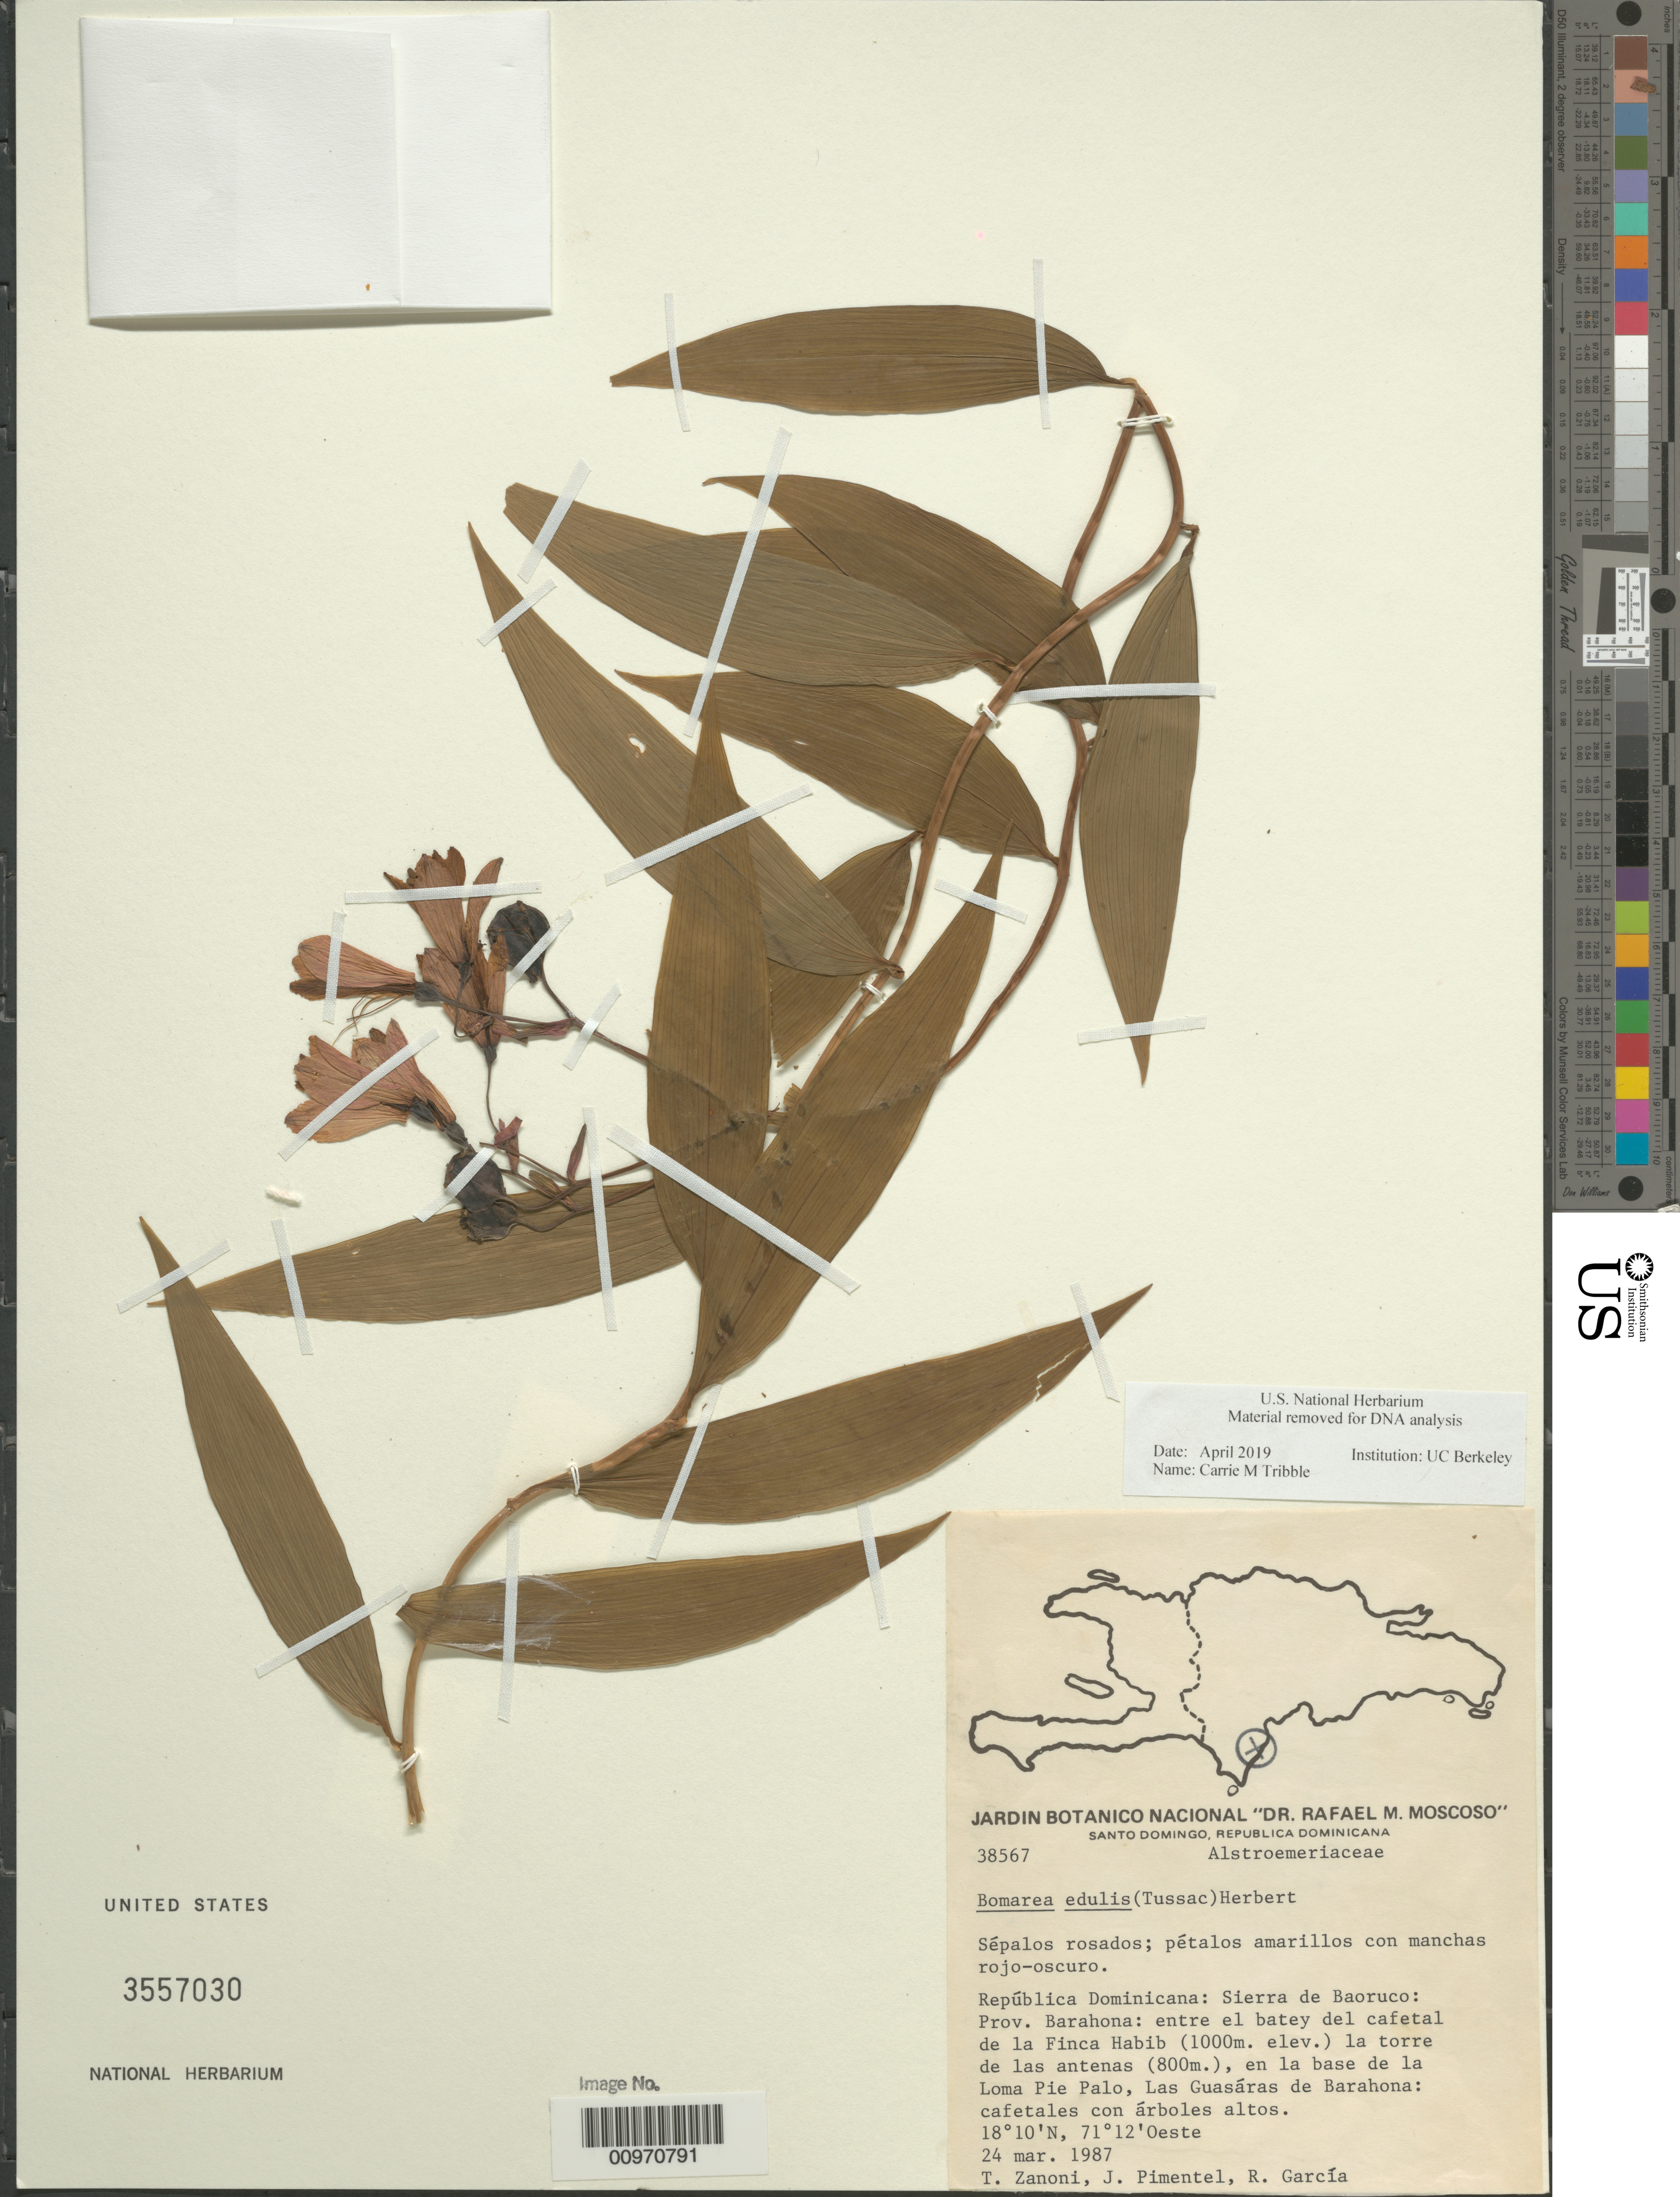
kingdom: Plantae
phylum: Tracheophyta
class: Liliopsida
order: Liliales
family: Alstroemeriaceae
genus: Bomarea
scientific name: Bomarea edulis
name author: (Tussac) Herb.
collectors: T. A. Zanoni, J. Pimentel & R. G. García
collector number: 38567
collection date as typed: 24 Mar 1987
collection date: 1987-03-24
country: Dominican Republic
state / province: Barahona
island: Hispaniola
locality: Sierra de Baoruco, entre el batey del cafetal de la Finca Habib (1000 m elev.) la torre de las antenas (800 m elev.), e la base de la Loma Pie Palo, Las Guasáras de Barahona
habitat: Cafetales con árboles altos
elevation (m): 800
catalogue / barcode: US 3557030